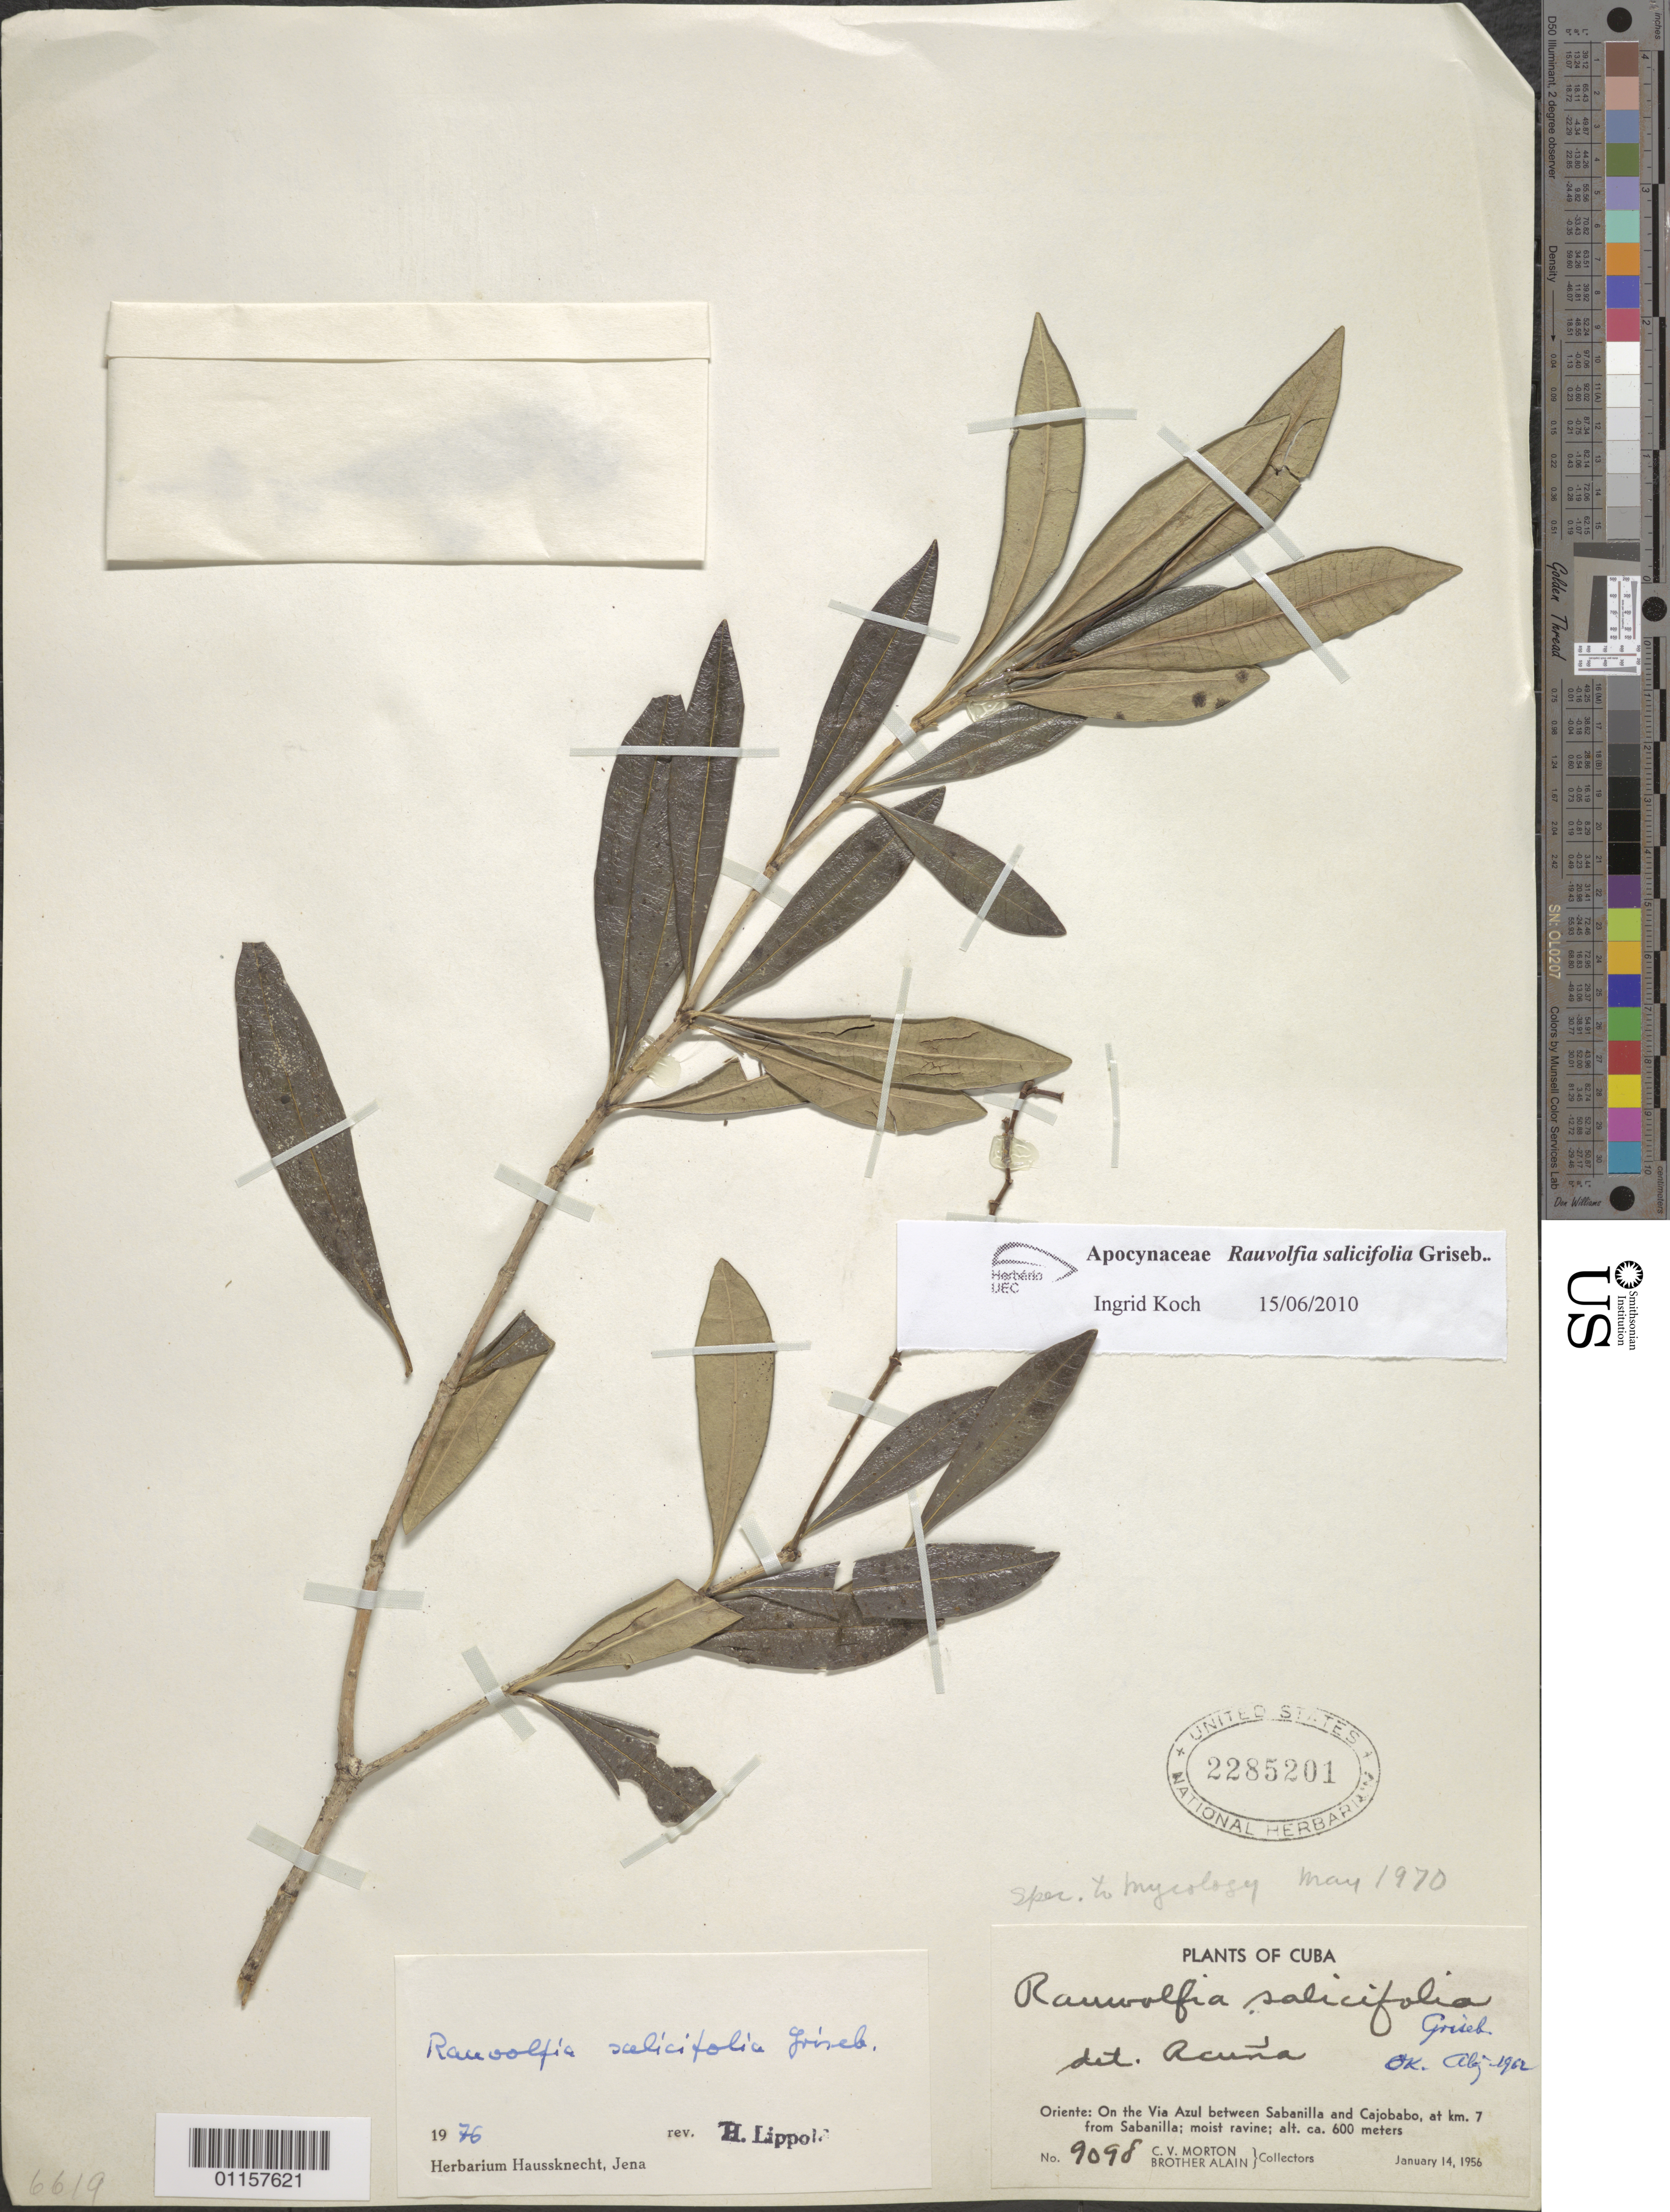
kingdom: Plantae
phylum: Tracheophyta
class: Magnoliopsida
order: Gentianales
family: Apocynaceae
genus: Rauvolfia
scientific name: Rauvolfia salicifolia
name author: Griseb.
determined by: Koch, I.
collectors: C. V. Morton & A. H. Liogier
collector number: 9098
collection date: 1956-01-14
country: Cuba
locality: Via Azul, between Sabanilla and Cajobabo, at km 7 from Sabanilla.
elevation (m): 600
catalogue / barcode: US 2286201